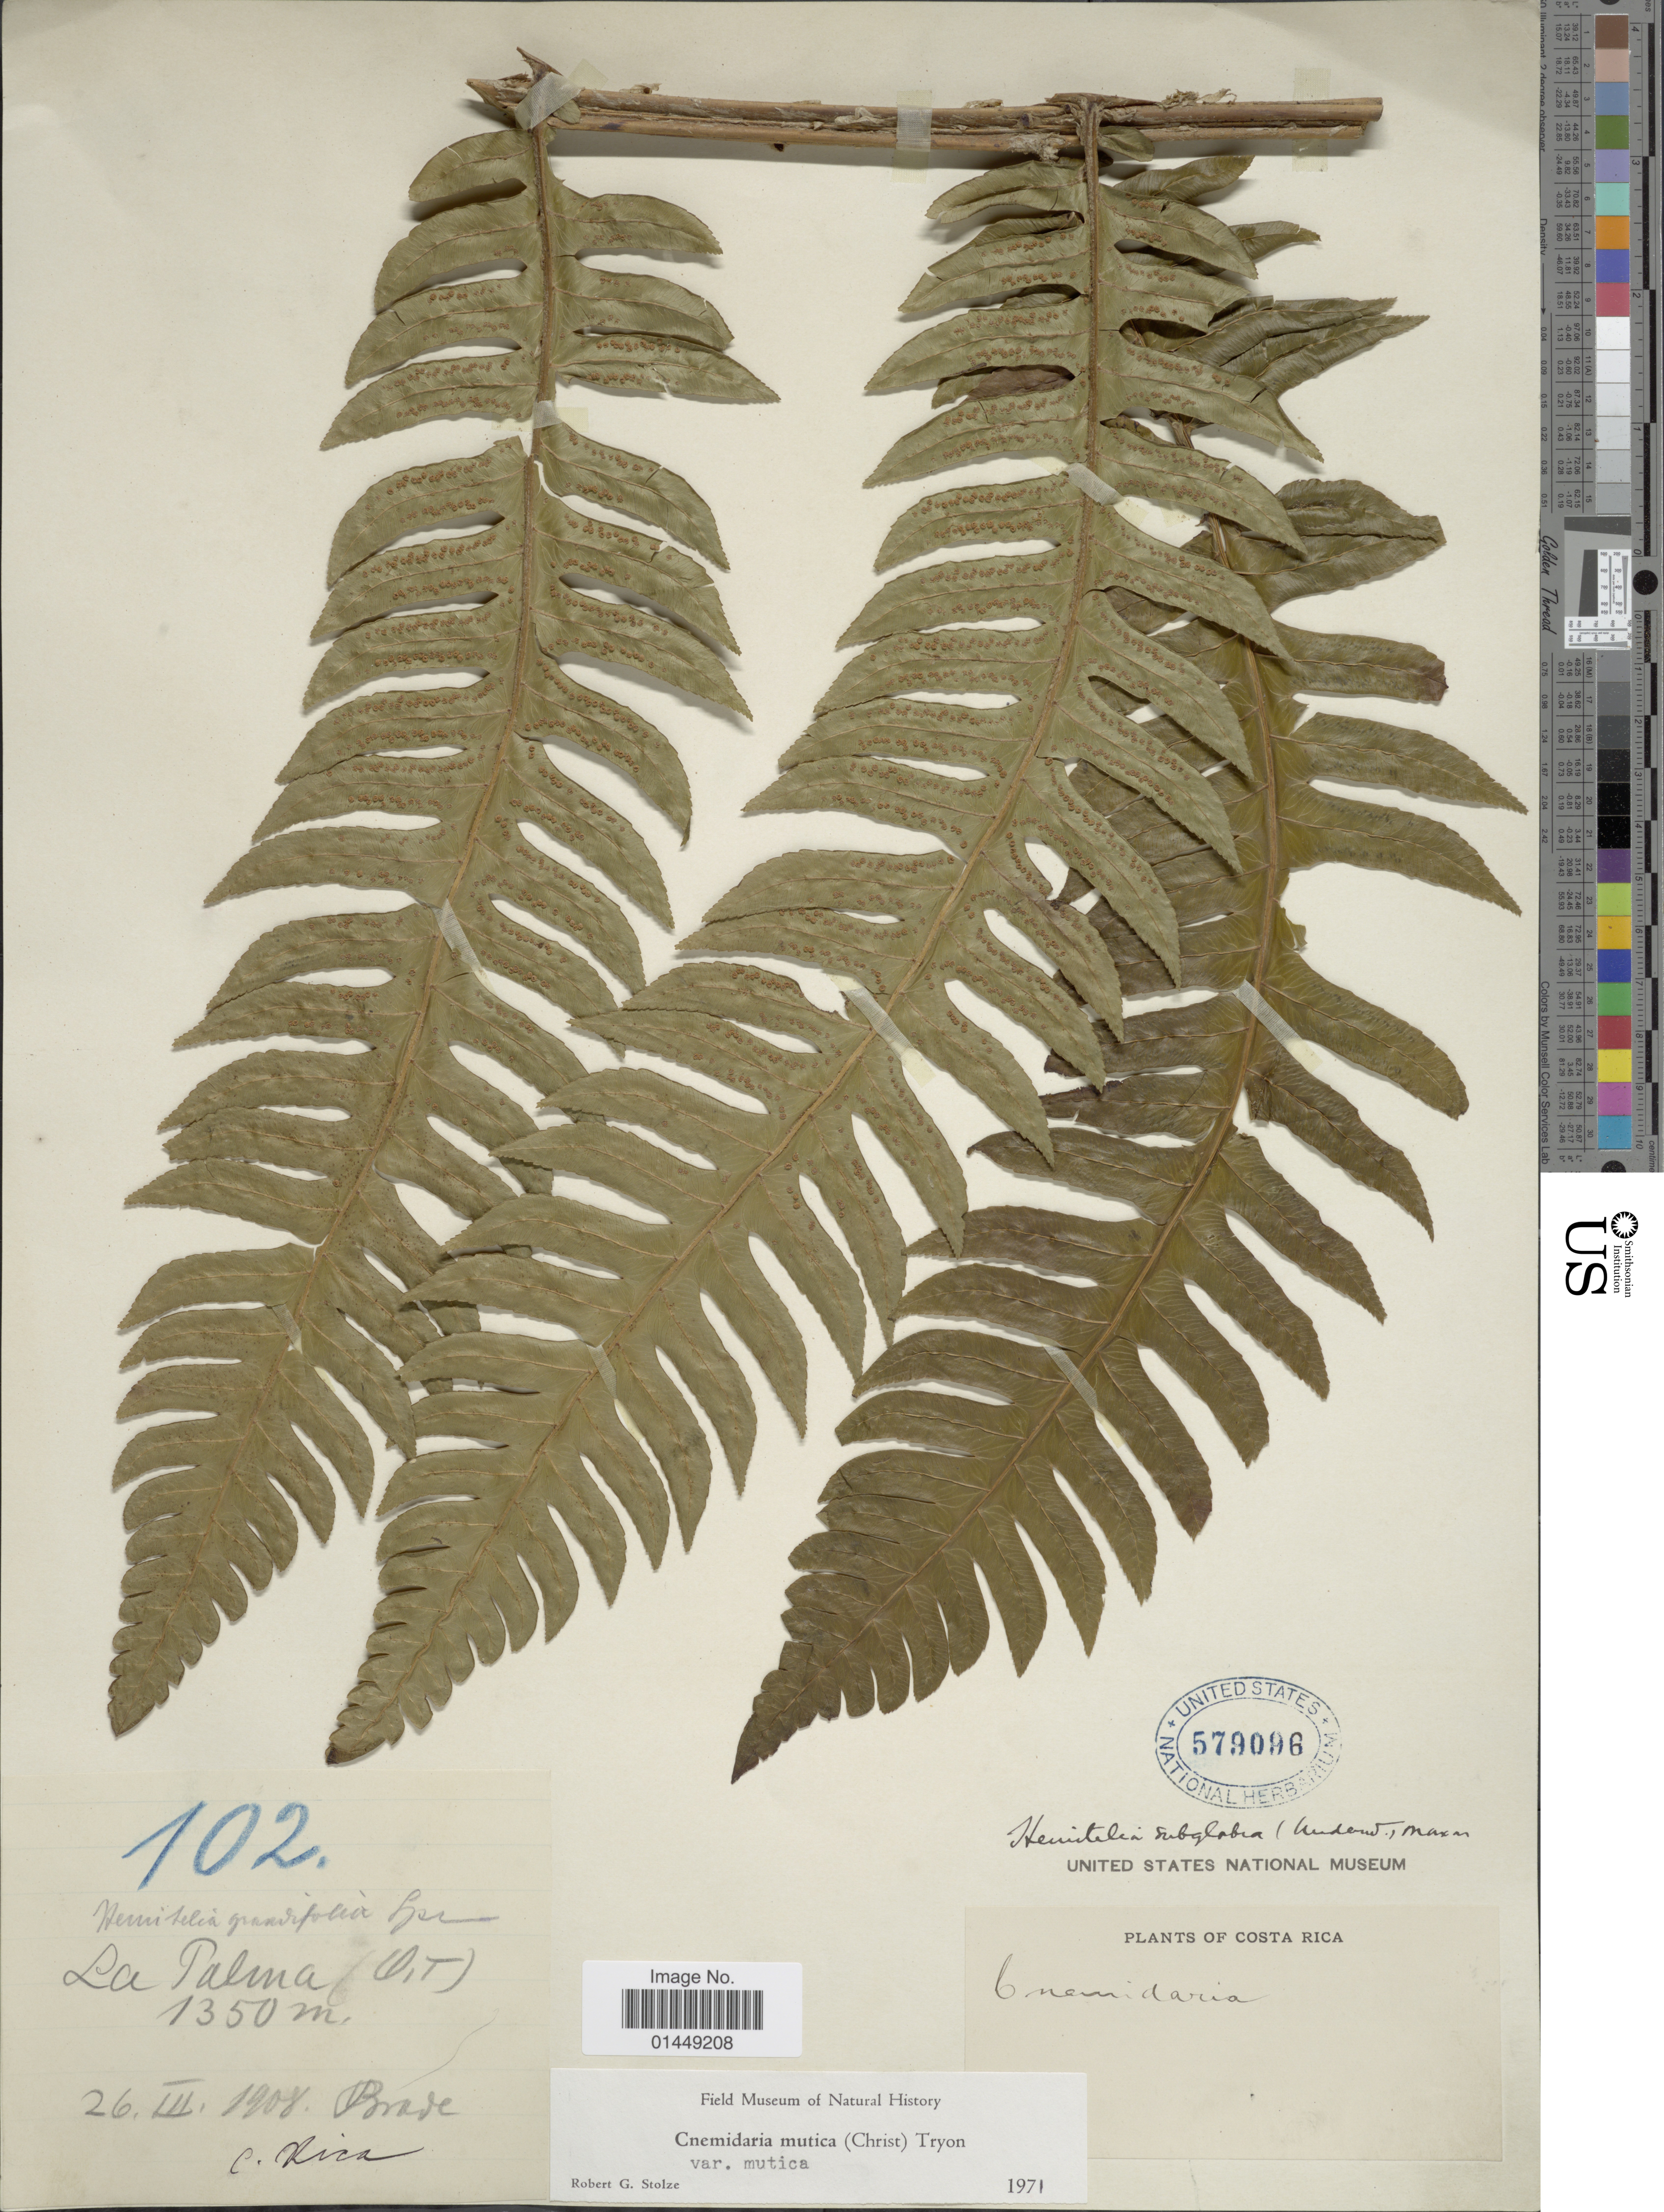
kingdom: Plantae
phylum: Tracheophyta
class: Polypodiopsida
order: Cyatheales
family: Cyatheaceae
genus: Cyathea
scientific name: Cyathea mutica var. mutica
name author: (Christ) Domin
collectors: -- Brade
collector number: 102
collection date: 1908-03-26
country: Costa Rica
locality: La Palma (O.T.)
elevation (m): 1350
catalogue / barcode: US 579096